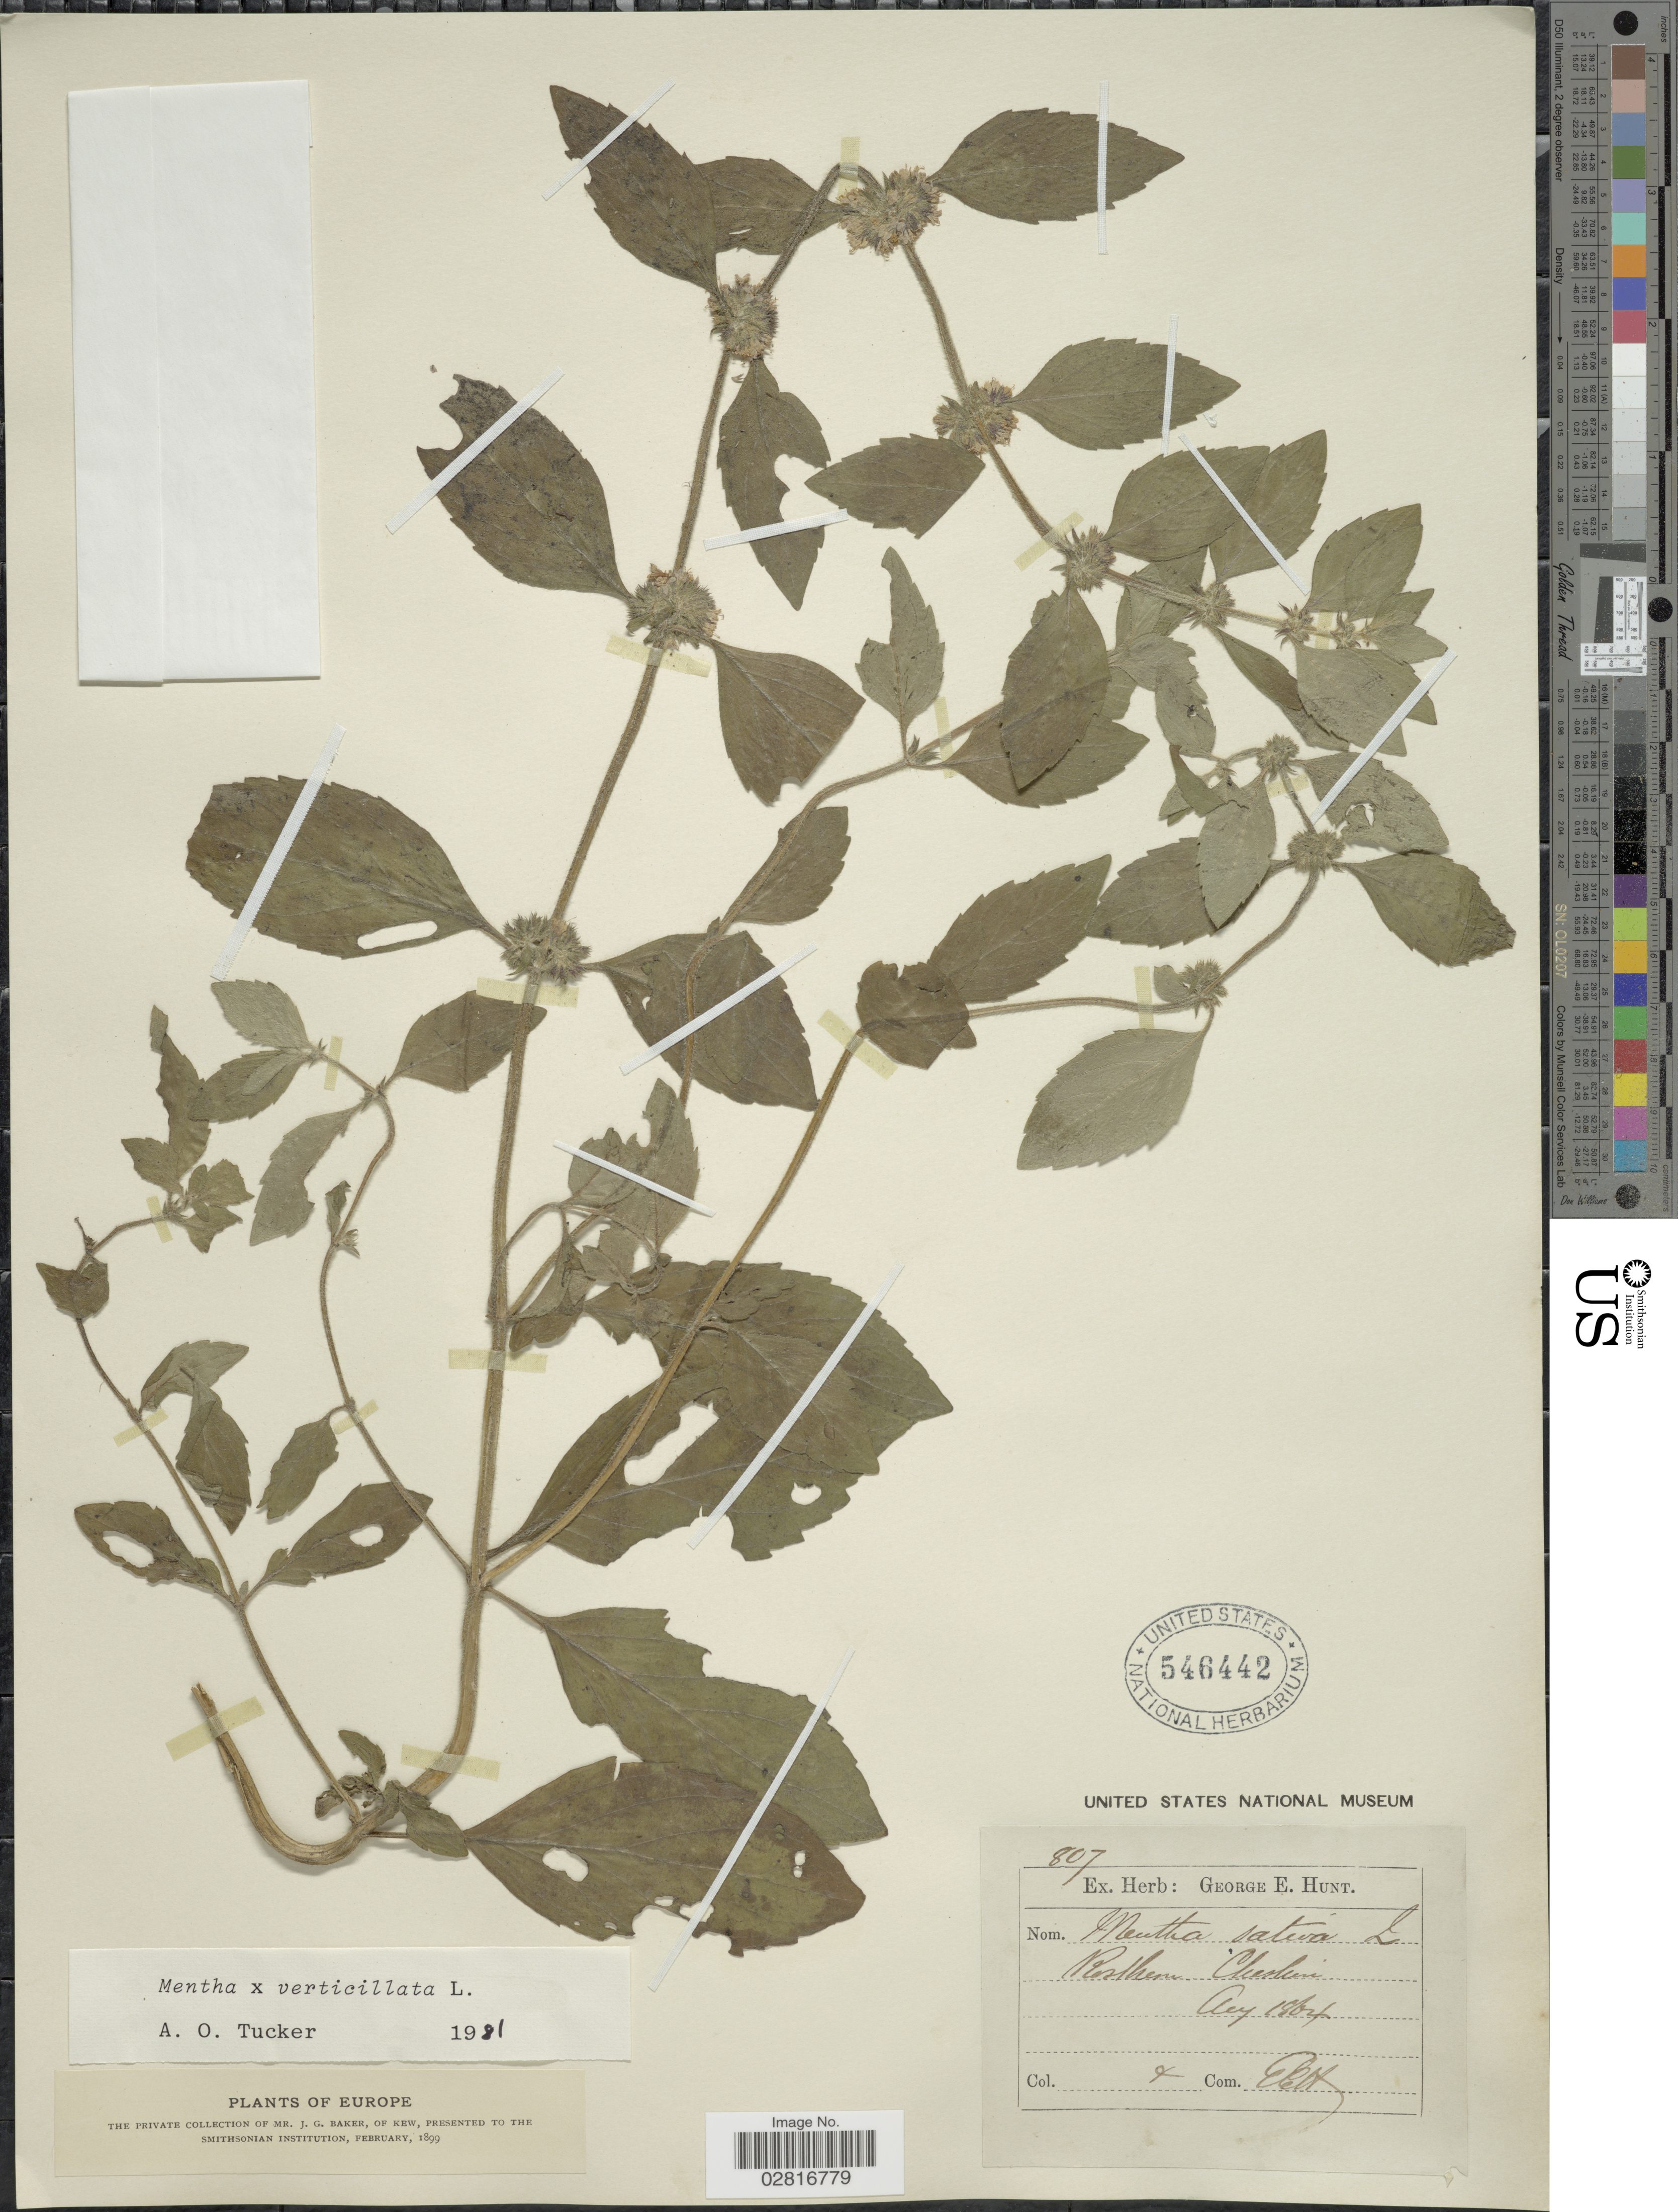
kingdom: Plantae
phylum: Tracheophyta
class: Magnoliopsida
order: Lamiales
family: Lamiaceae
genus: Mentha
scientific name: Mentha x verticillata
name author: L.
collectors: G. Hunt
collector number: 807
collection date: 1864-08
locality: Rosthen Cherline [interpreted], Europe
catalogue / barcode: US 546442